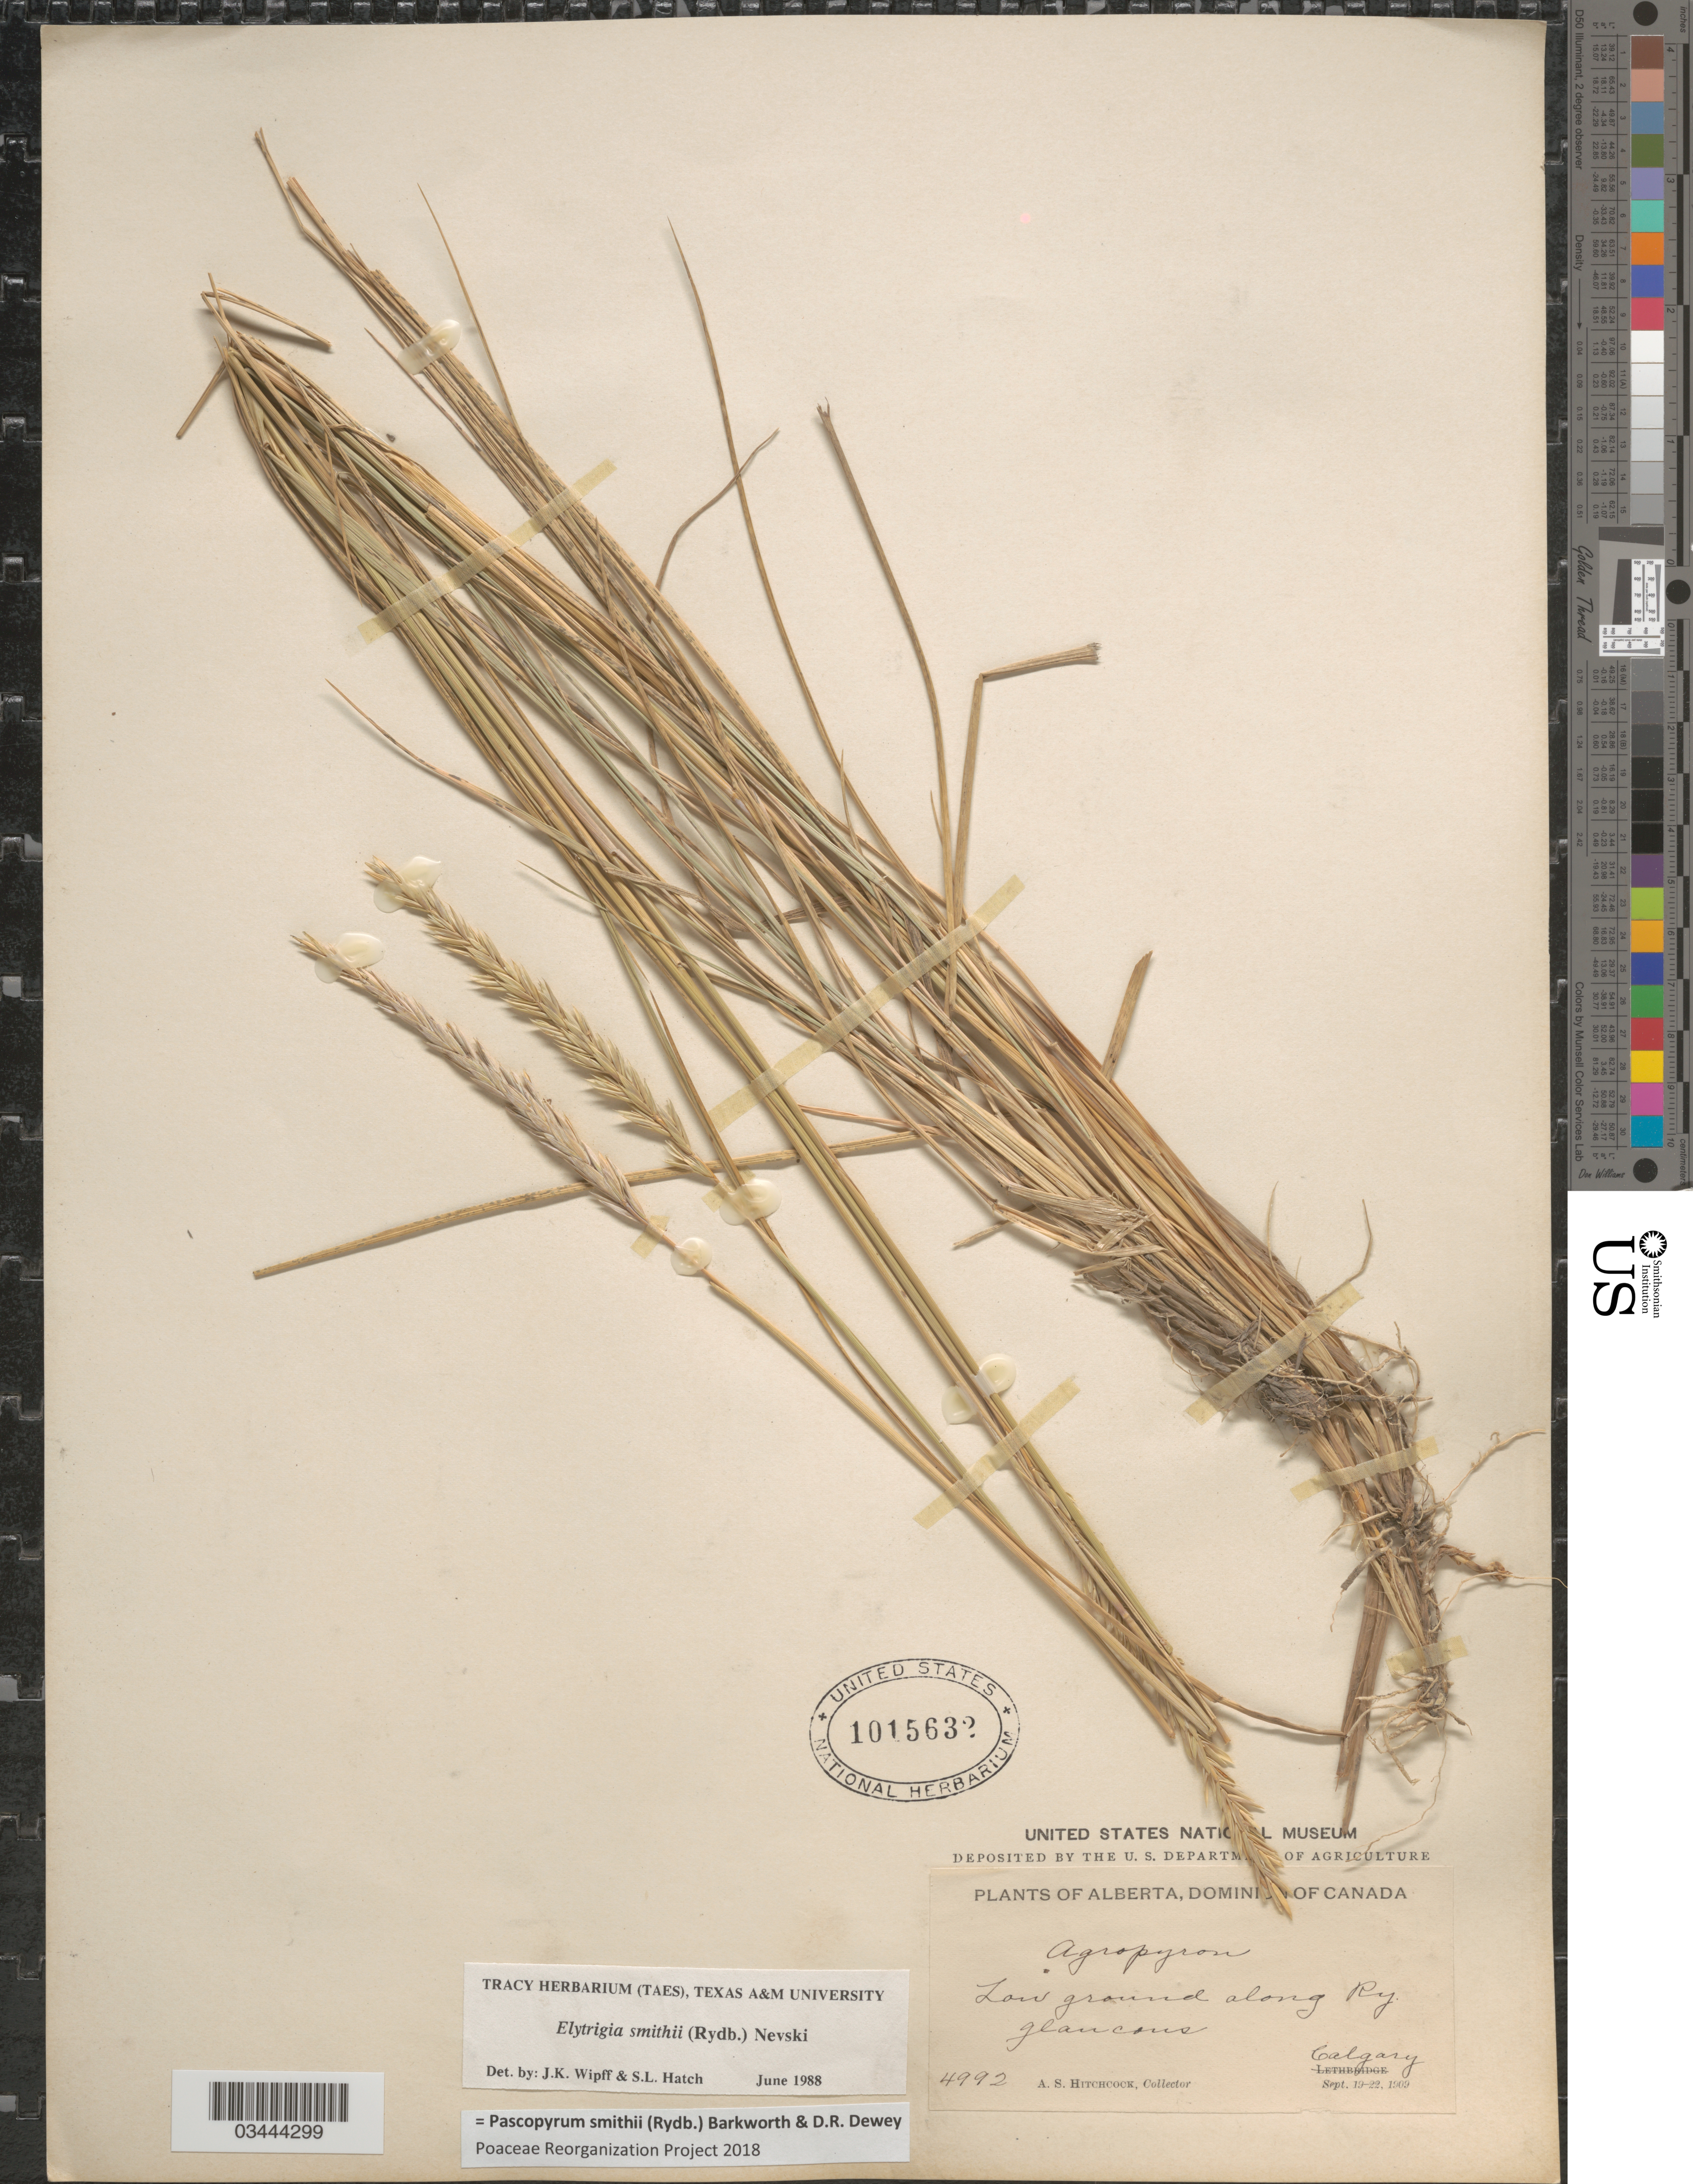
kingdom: Plantae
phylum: Tracheophyta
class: Liliopsida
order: Poales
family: Poaceae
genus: Pascopyrum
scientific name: Pascopyrum smithii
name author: (Rydb.) Barkworth & Dewey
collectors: A. S. Hitchcock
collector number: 4992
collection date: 1909-09-19/1909-09-22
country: Canada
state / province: Alberta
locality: Dominion Of Canada. Low ground along Ry. Calgary.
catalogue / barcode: US 1015632